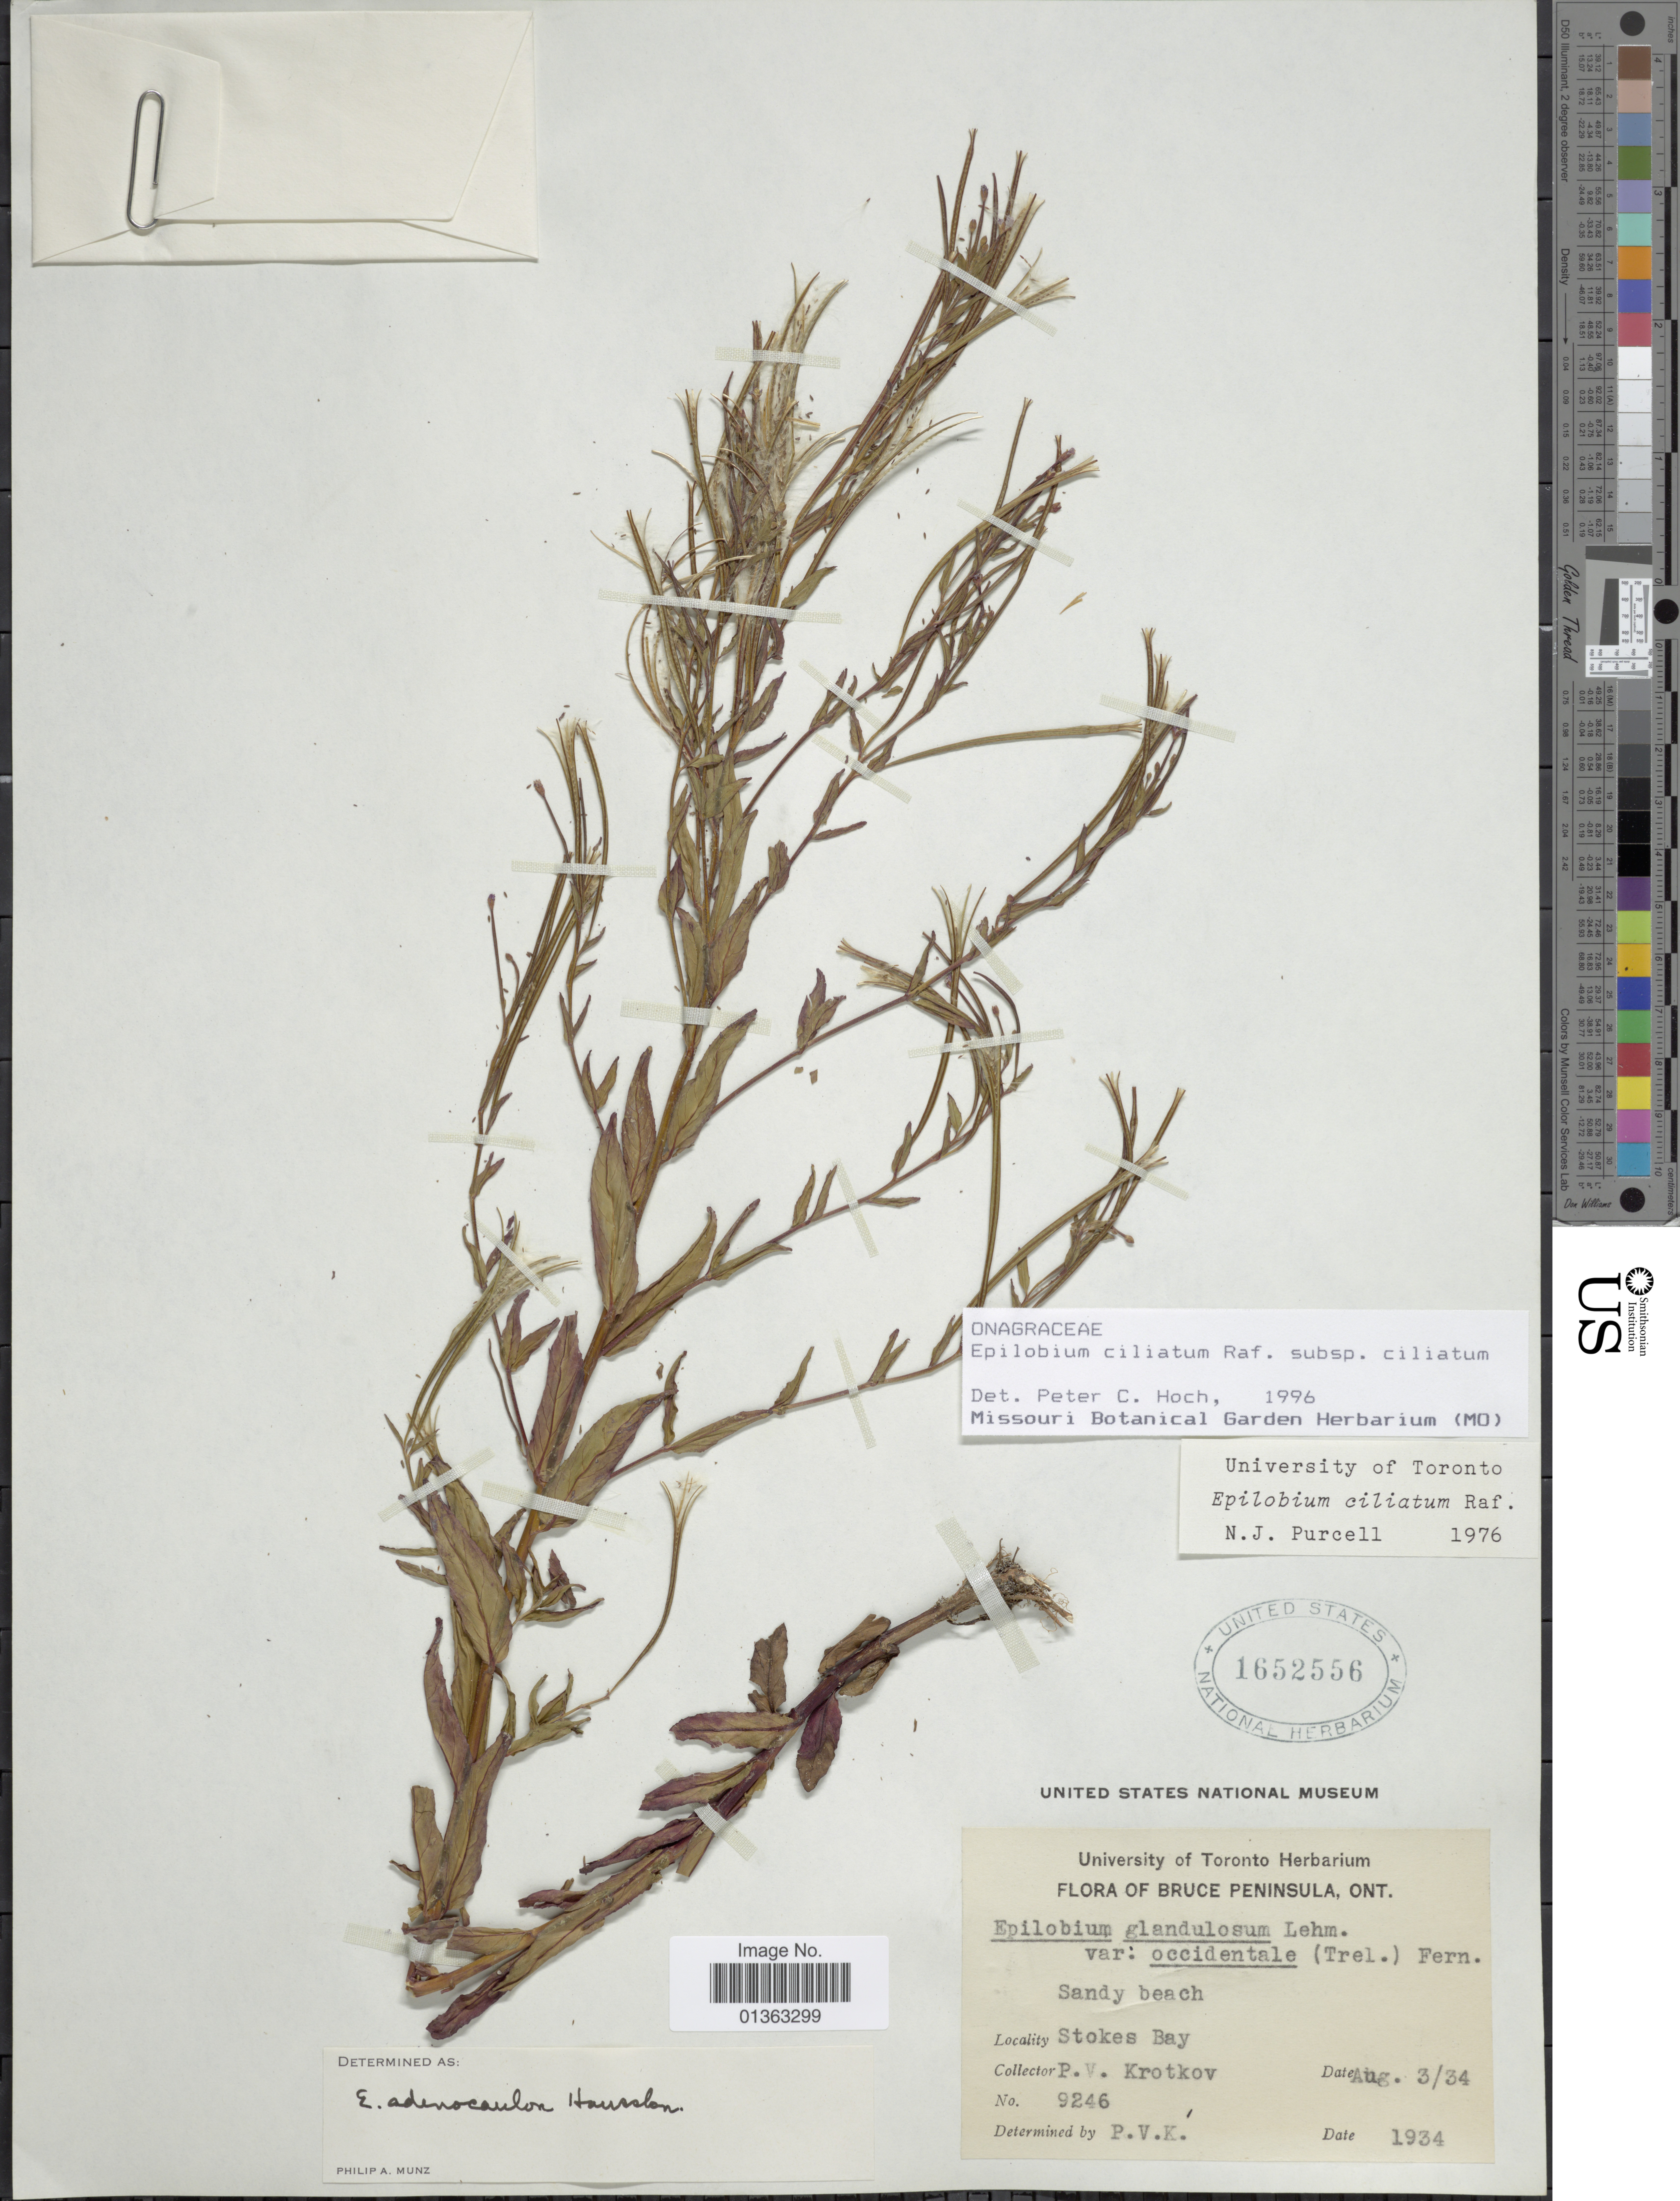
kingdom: Plantae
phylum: Tracheophyta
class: Magnoliopsida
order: Myrtales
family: Onagraceae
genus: Epilobium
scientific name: Epilobium ciliatum subsp. ciliatum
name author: Raf.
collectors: P. V. Krotkov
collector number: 9246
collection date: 1934-08-03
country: Canada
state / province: Ontario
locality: Bruce Peninsula. Stokes Bay.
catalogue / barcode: US 1652556